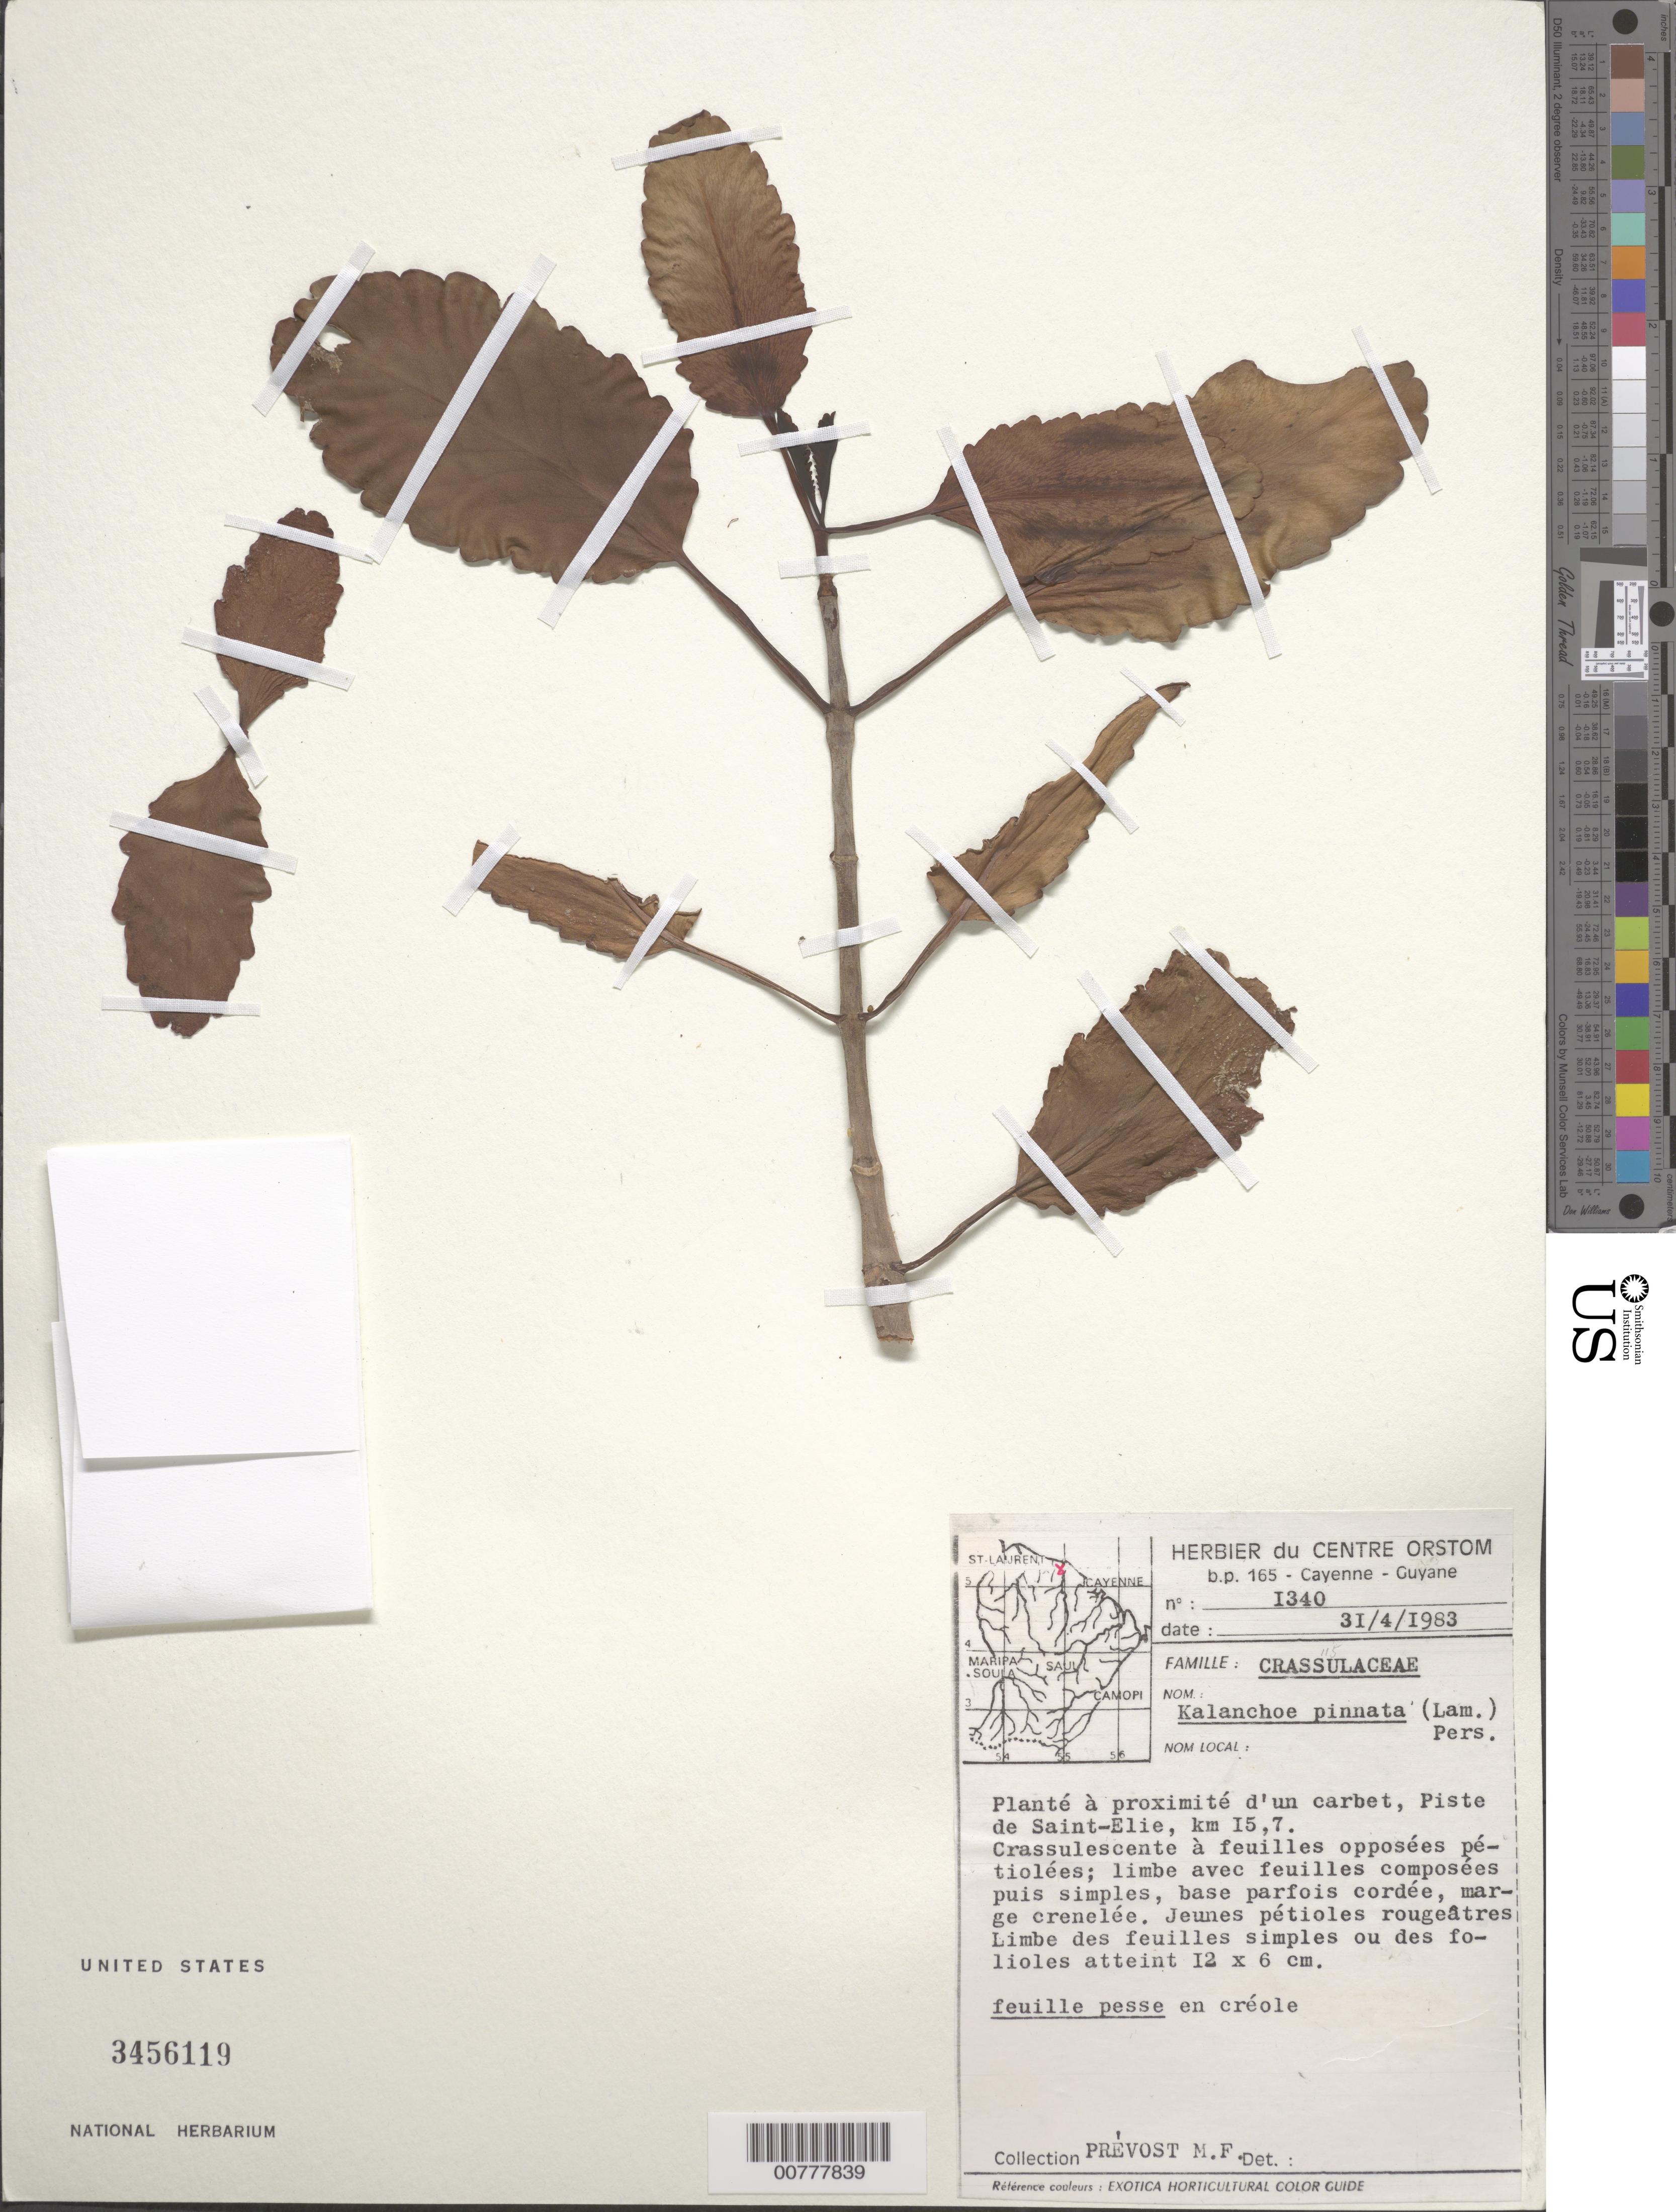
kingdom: Plantae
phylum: Tracheophyta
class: Magnoliopsida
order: Saxifragales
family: Crassulaceae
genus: Kalanchoe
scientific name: Kalanchoe pinnata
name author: (Lam.) Pers.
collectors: M.-F. Prévost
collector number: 1340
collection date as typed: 31 April 1983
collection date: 1983-04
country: French Guiana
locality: Piste de Saint-Elie, km 15.7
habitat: Planté à proximité d'un carbet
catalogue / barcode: US 3456119